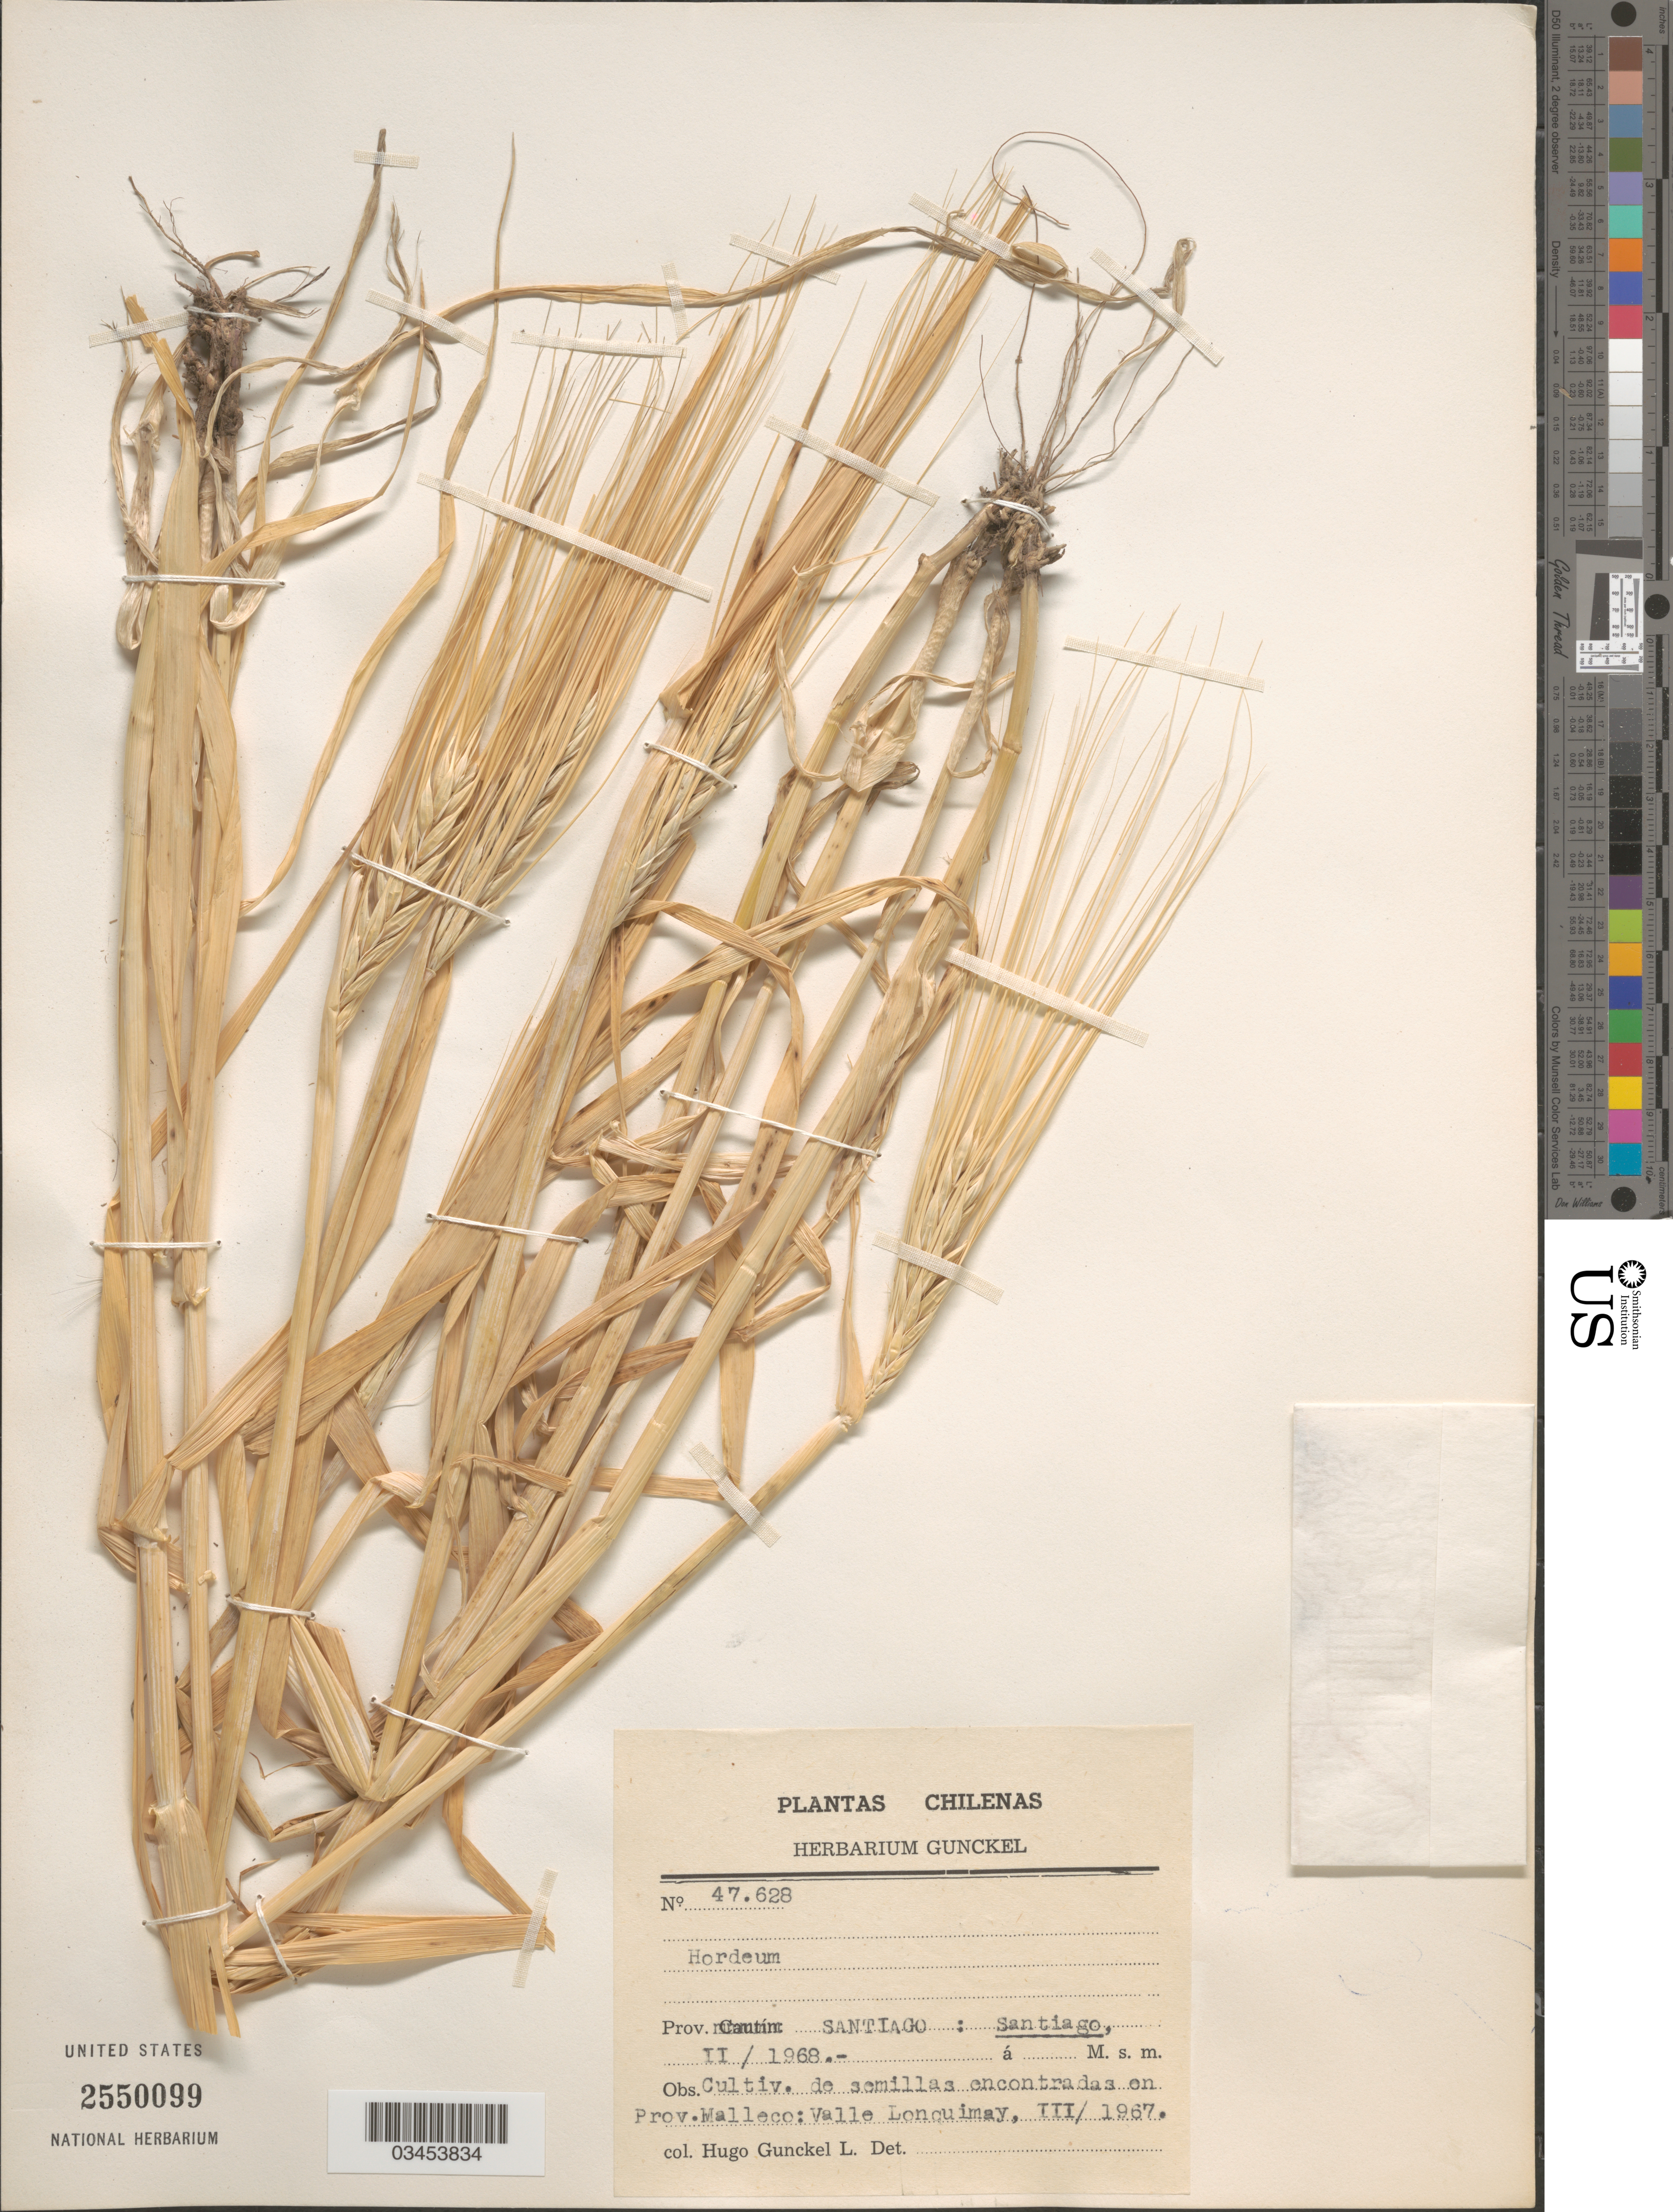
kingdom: Plantae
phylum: Tracheophyta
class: Liliopsida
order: Poales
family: Poaceae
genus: Hordeum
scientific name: Hordeum sp.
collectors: H. Gunckel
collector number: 47628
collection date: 1967-03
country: Chile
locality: Cultiv. de semillas encontradas en Prov. Malleco: Valle Lencuimay.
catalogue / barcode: US 2550099